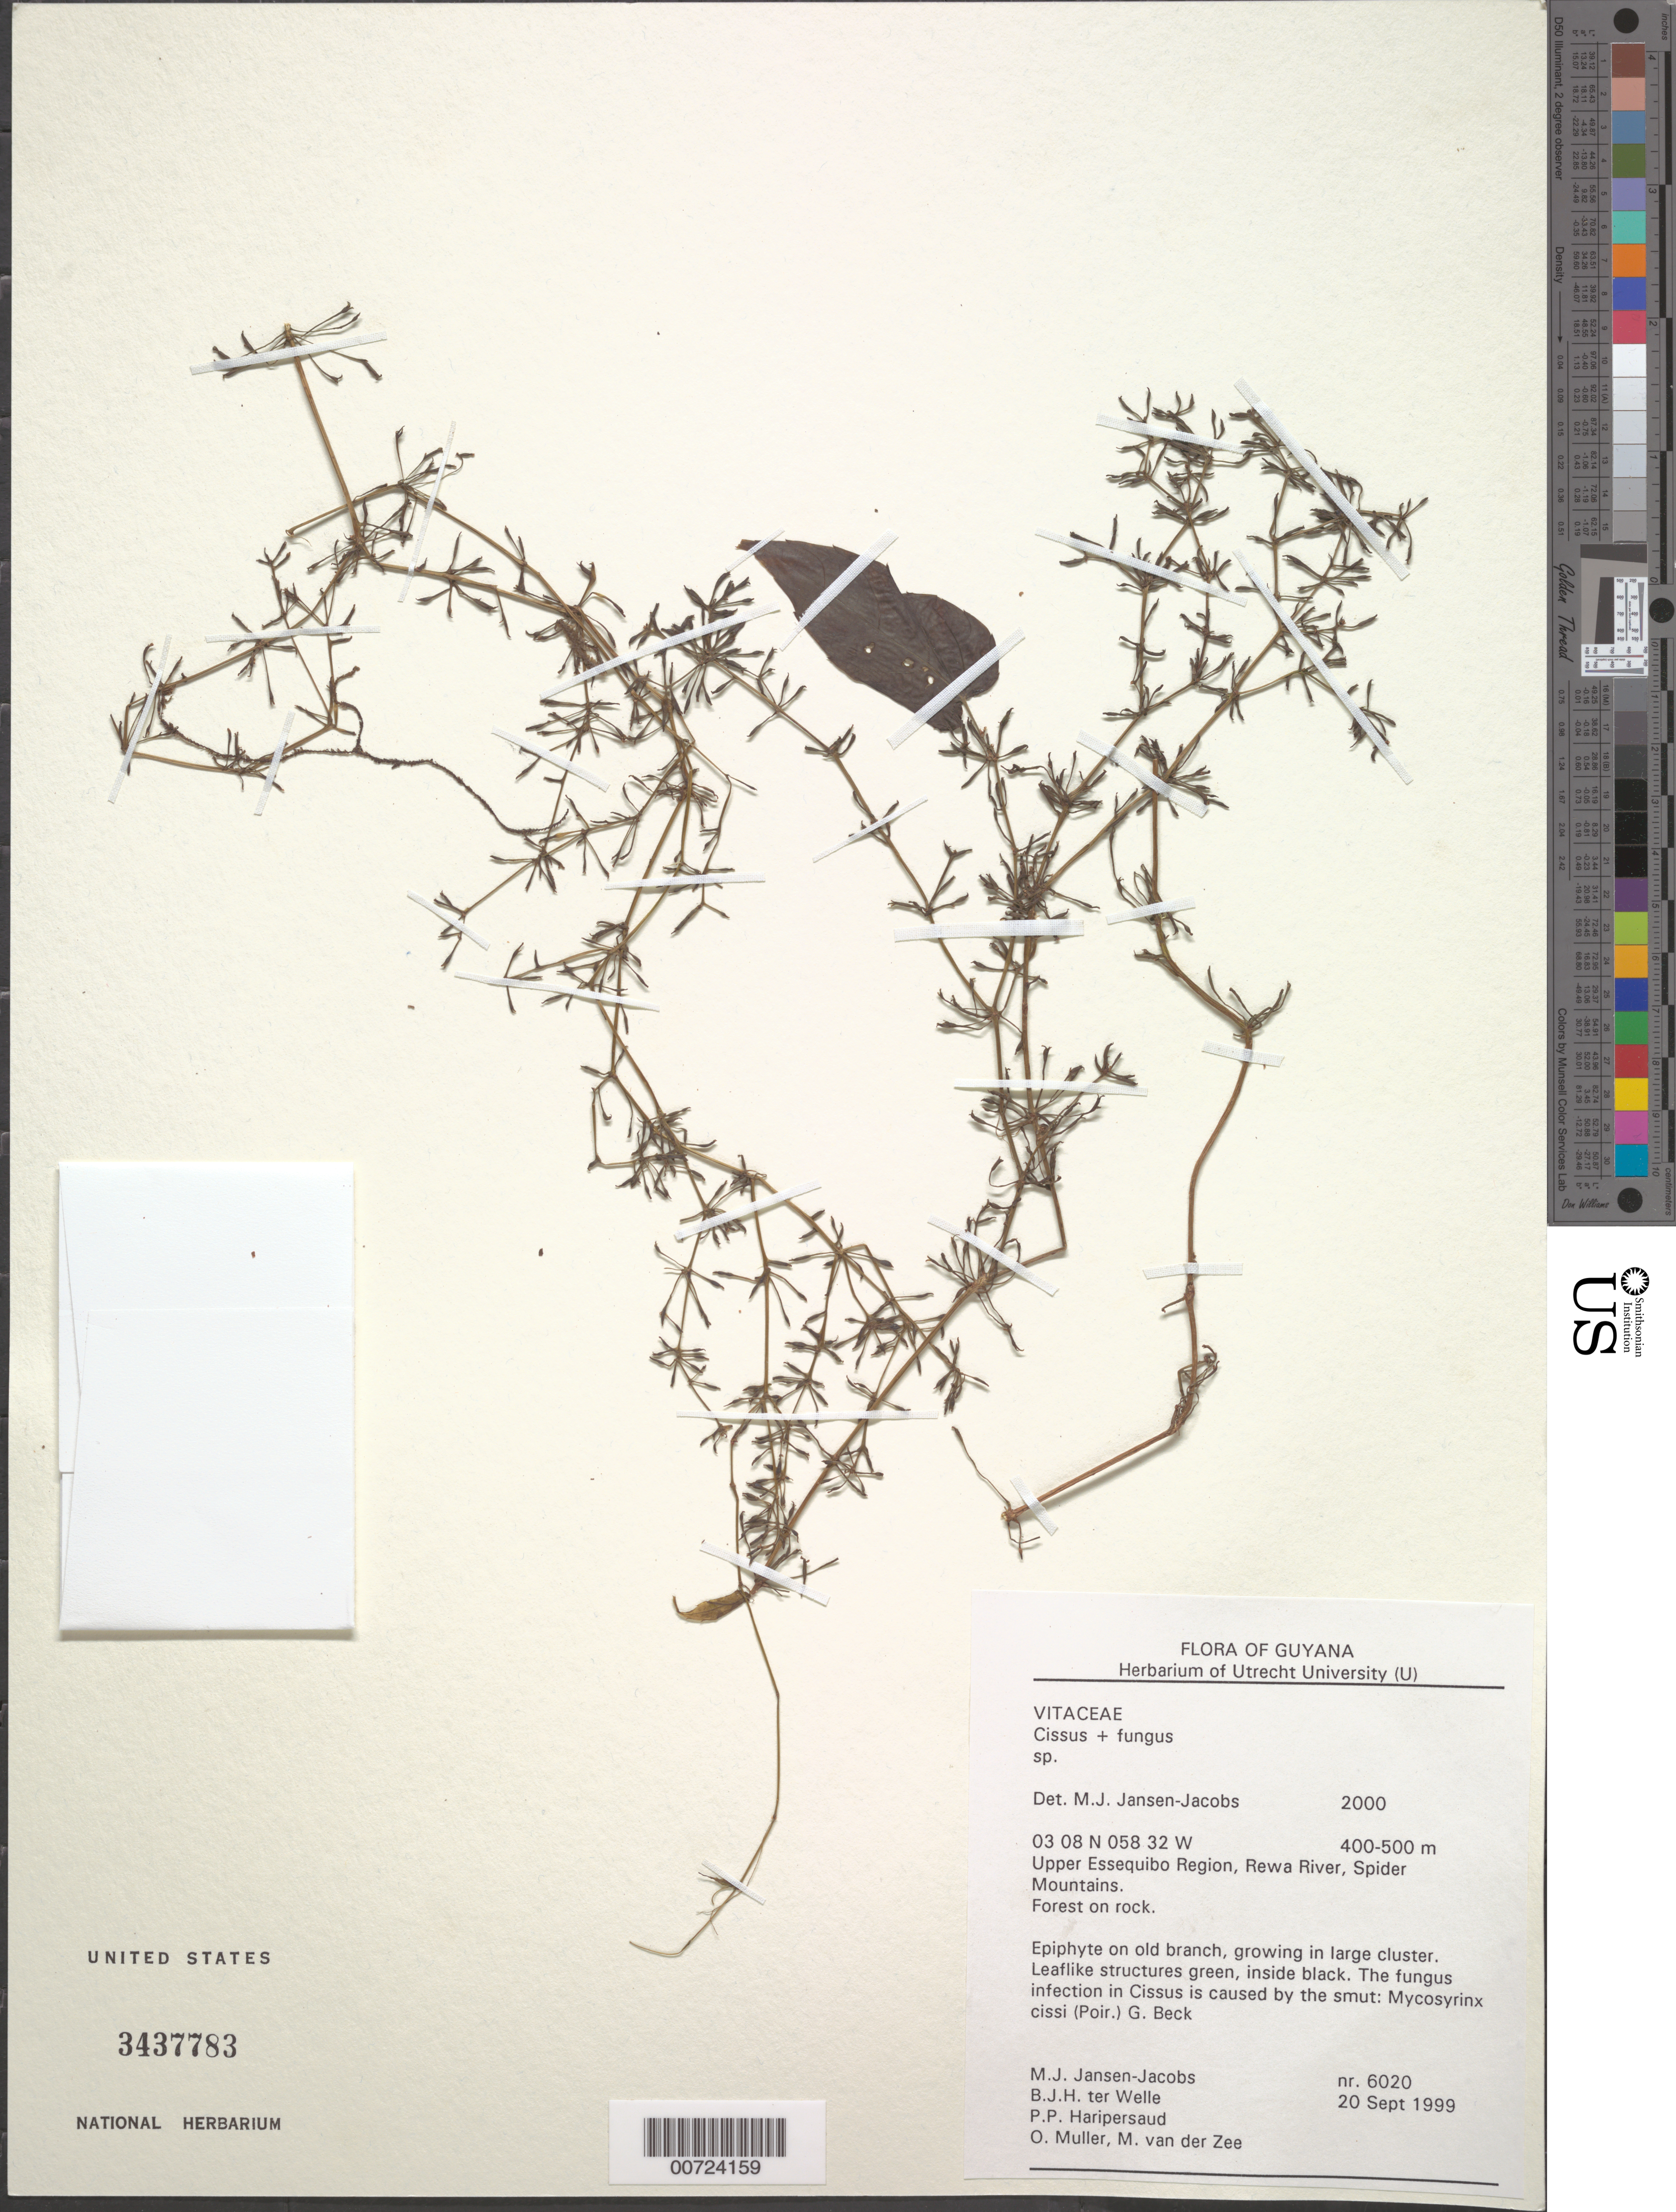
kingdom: Plantae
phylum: Tracheophyta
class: Magnoliopsida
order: Vitales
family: Vitaceae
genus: Cissus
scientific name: Cissus sp.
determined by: Jansen-Jacobs, M. J., (U), Nationaal Herbarium Nederland, Utrecht University branch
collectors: M. J. Jansen-Jacobs, B. Welle, P. Haripersaud, O. Muller & M. van der Zee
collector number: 6020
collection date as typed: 20-Sep-99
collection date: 1999-09-20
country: Guyana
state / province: U. Takutu-U. Essequibo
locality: Rewa River, Spider Mts., Upper Essequibo Region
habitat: Forest on rock; growing in large cluster on old branch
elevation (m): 400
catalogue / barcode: US 3437783